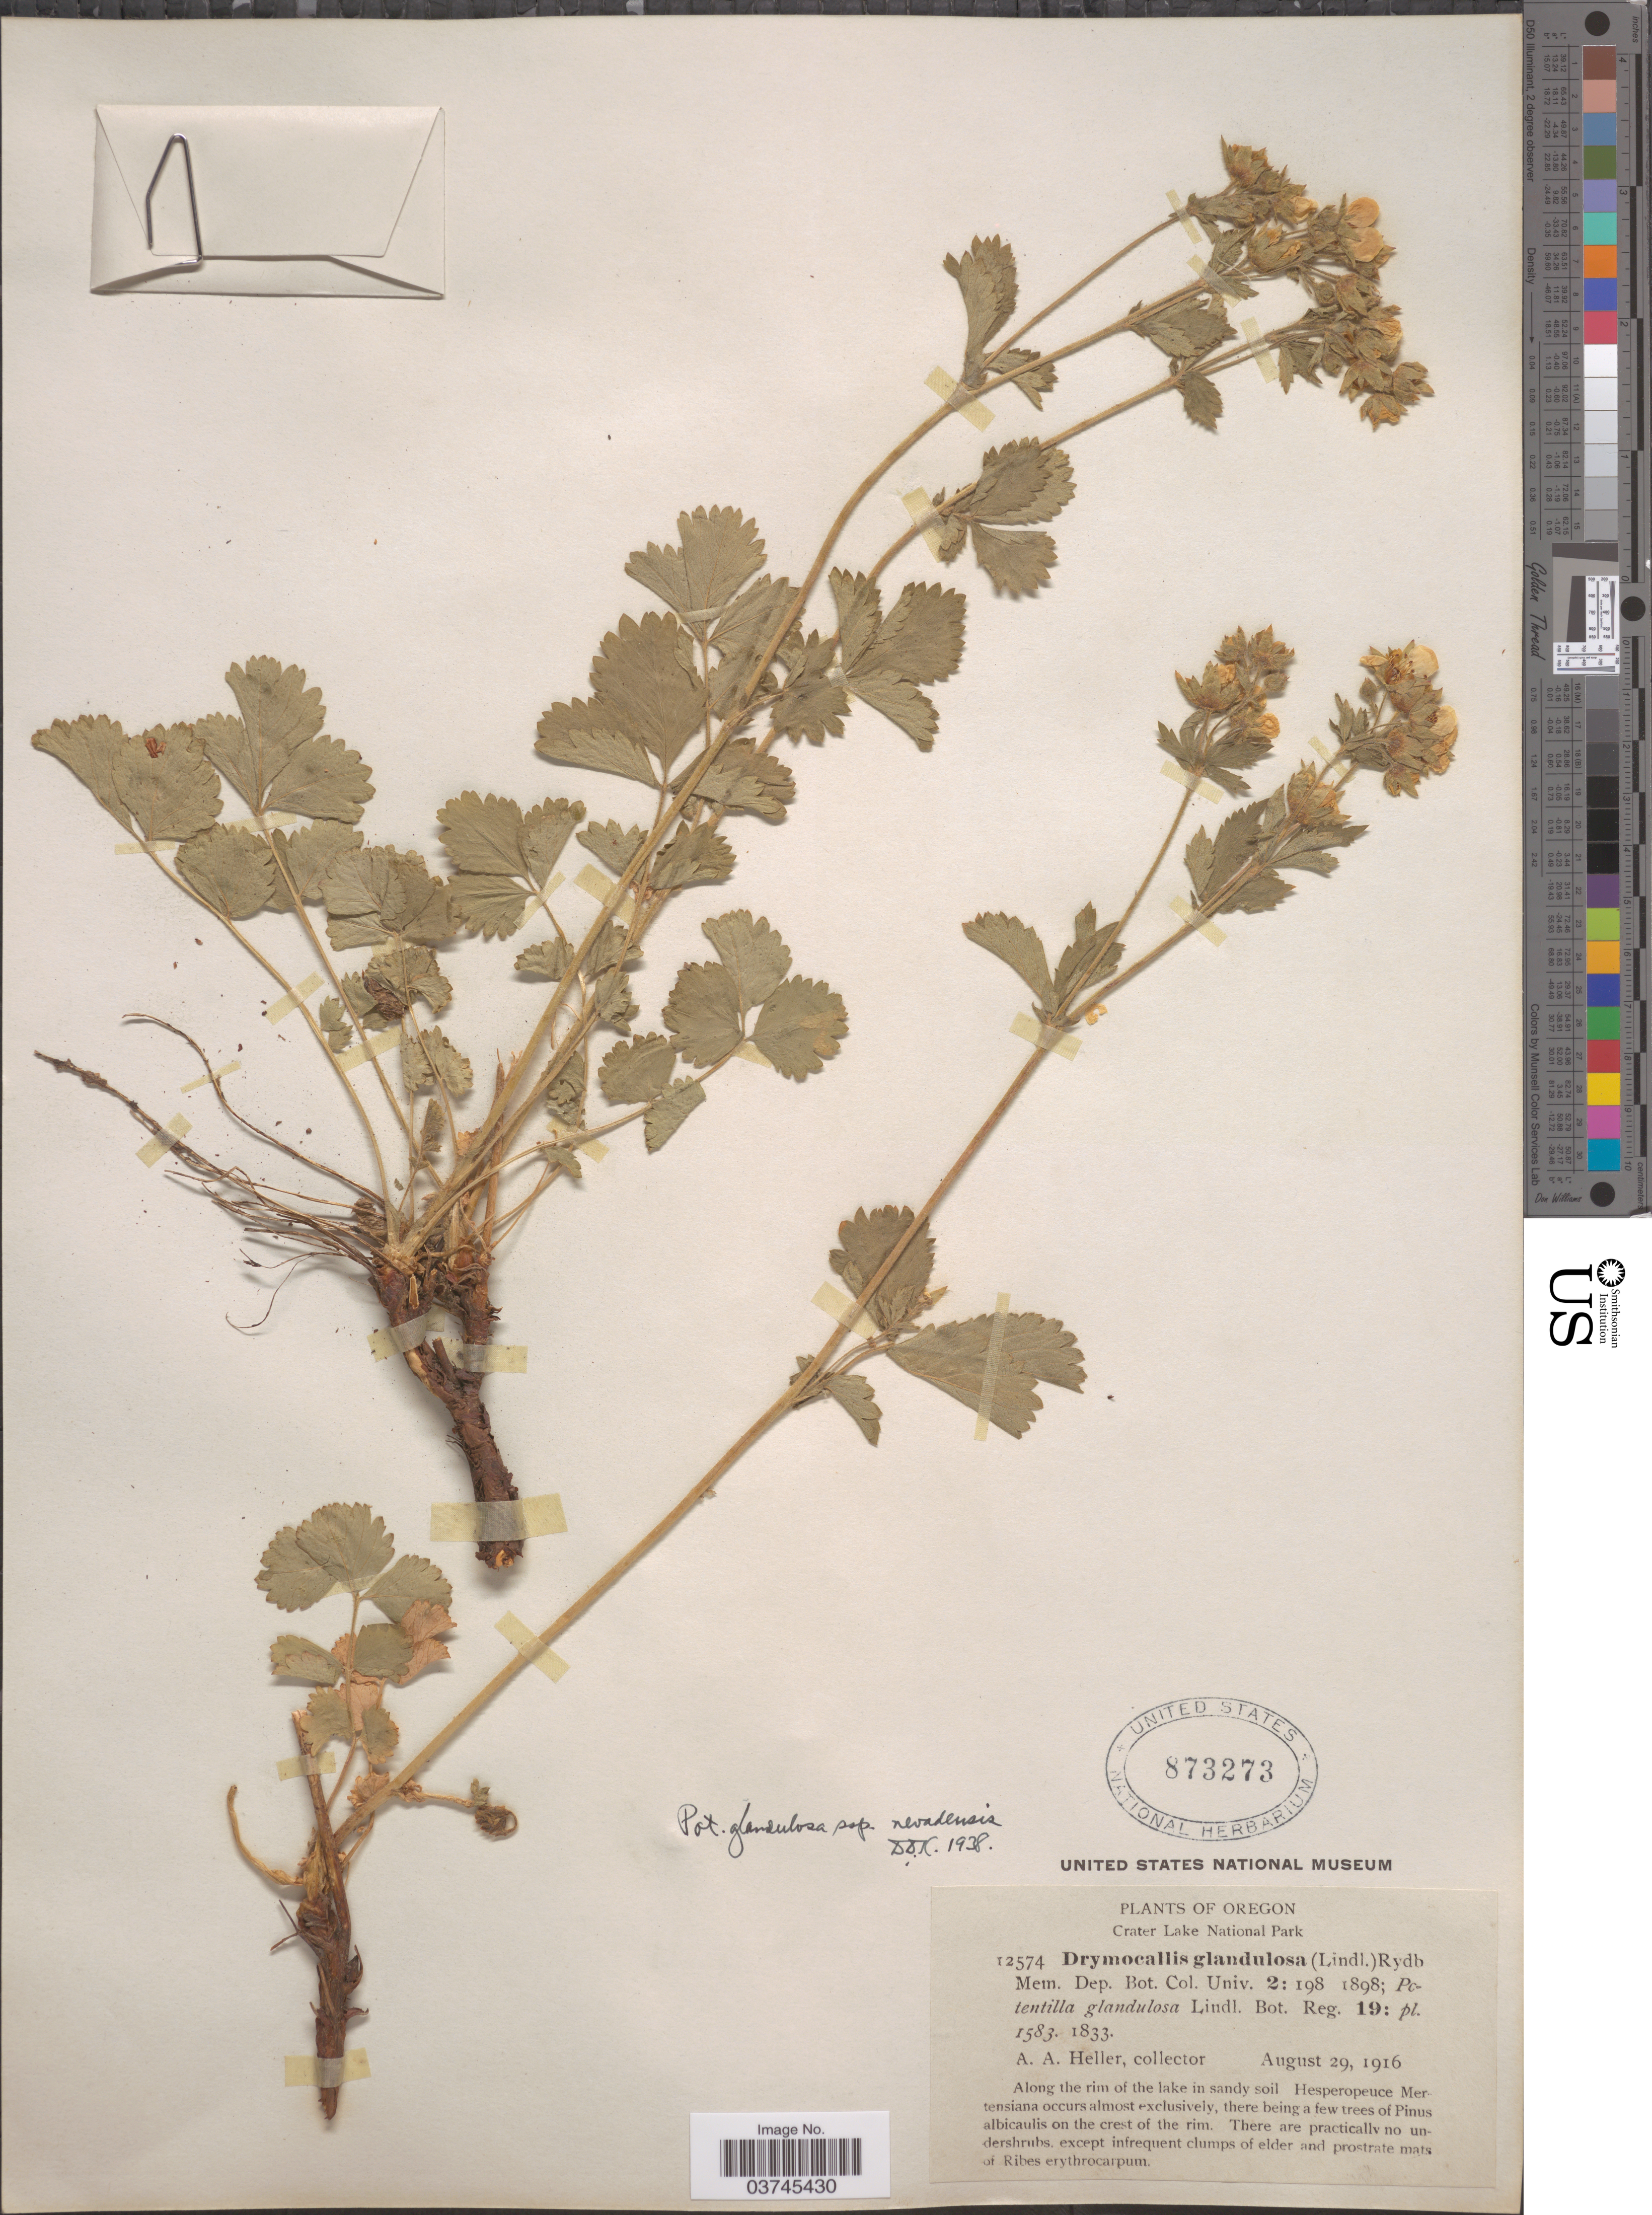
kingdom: Plantae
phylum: Tracheophyta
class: Magnoliopsida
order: Rosales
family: Rosaceae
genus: Drymocallis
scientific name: Drymocallis ashlandica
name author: (Greene) Rydb.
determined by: Halse, R. R.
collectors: A. A. Heller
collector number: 12574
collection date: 1916-08-29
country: United States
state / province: Oregon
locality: Crater Lake National Park.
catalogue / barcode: US 873273